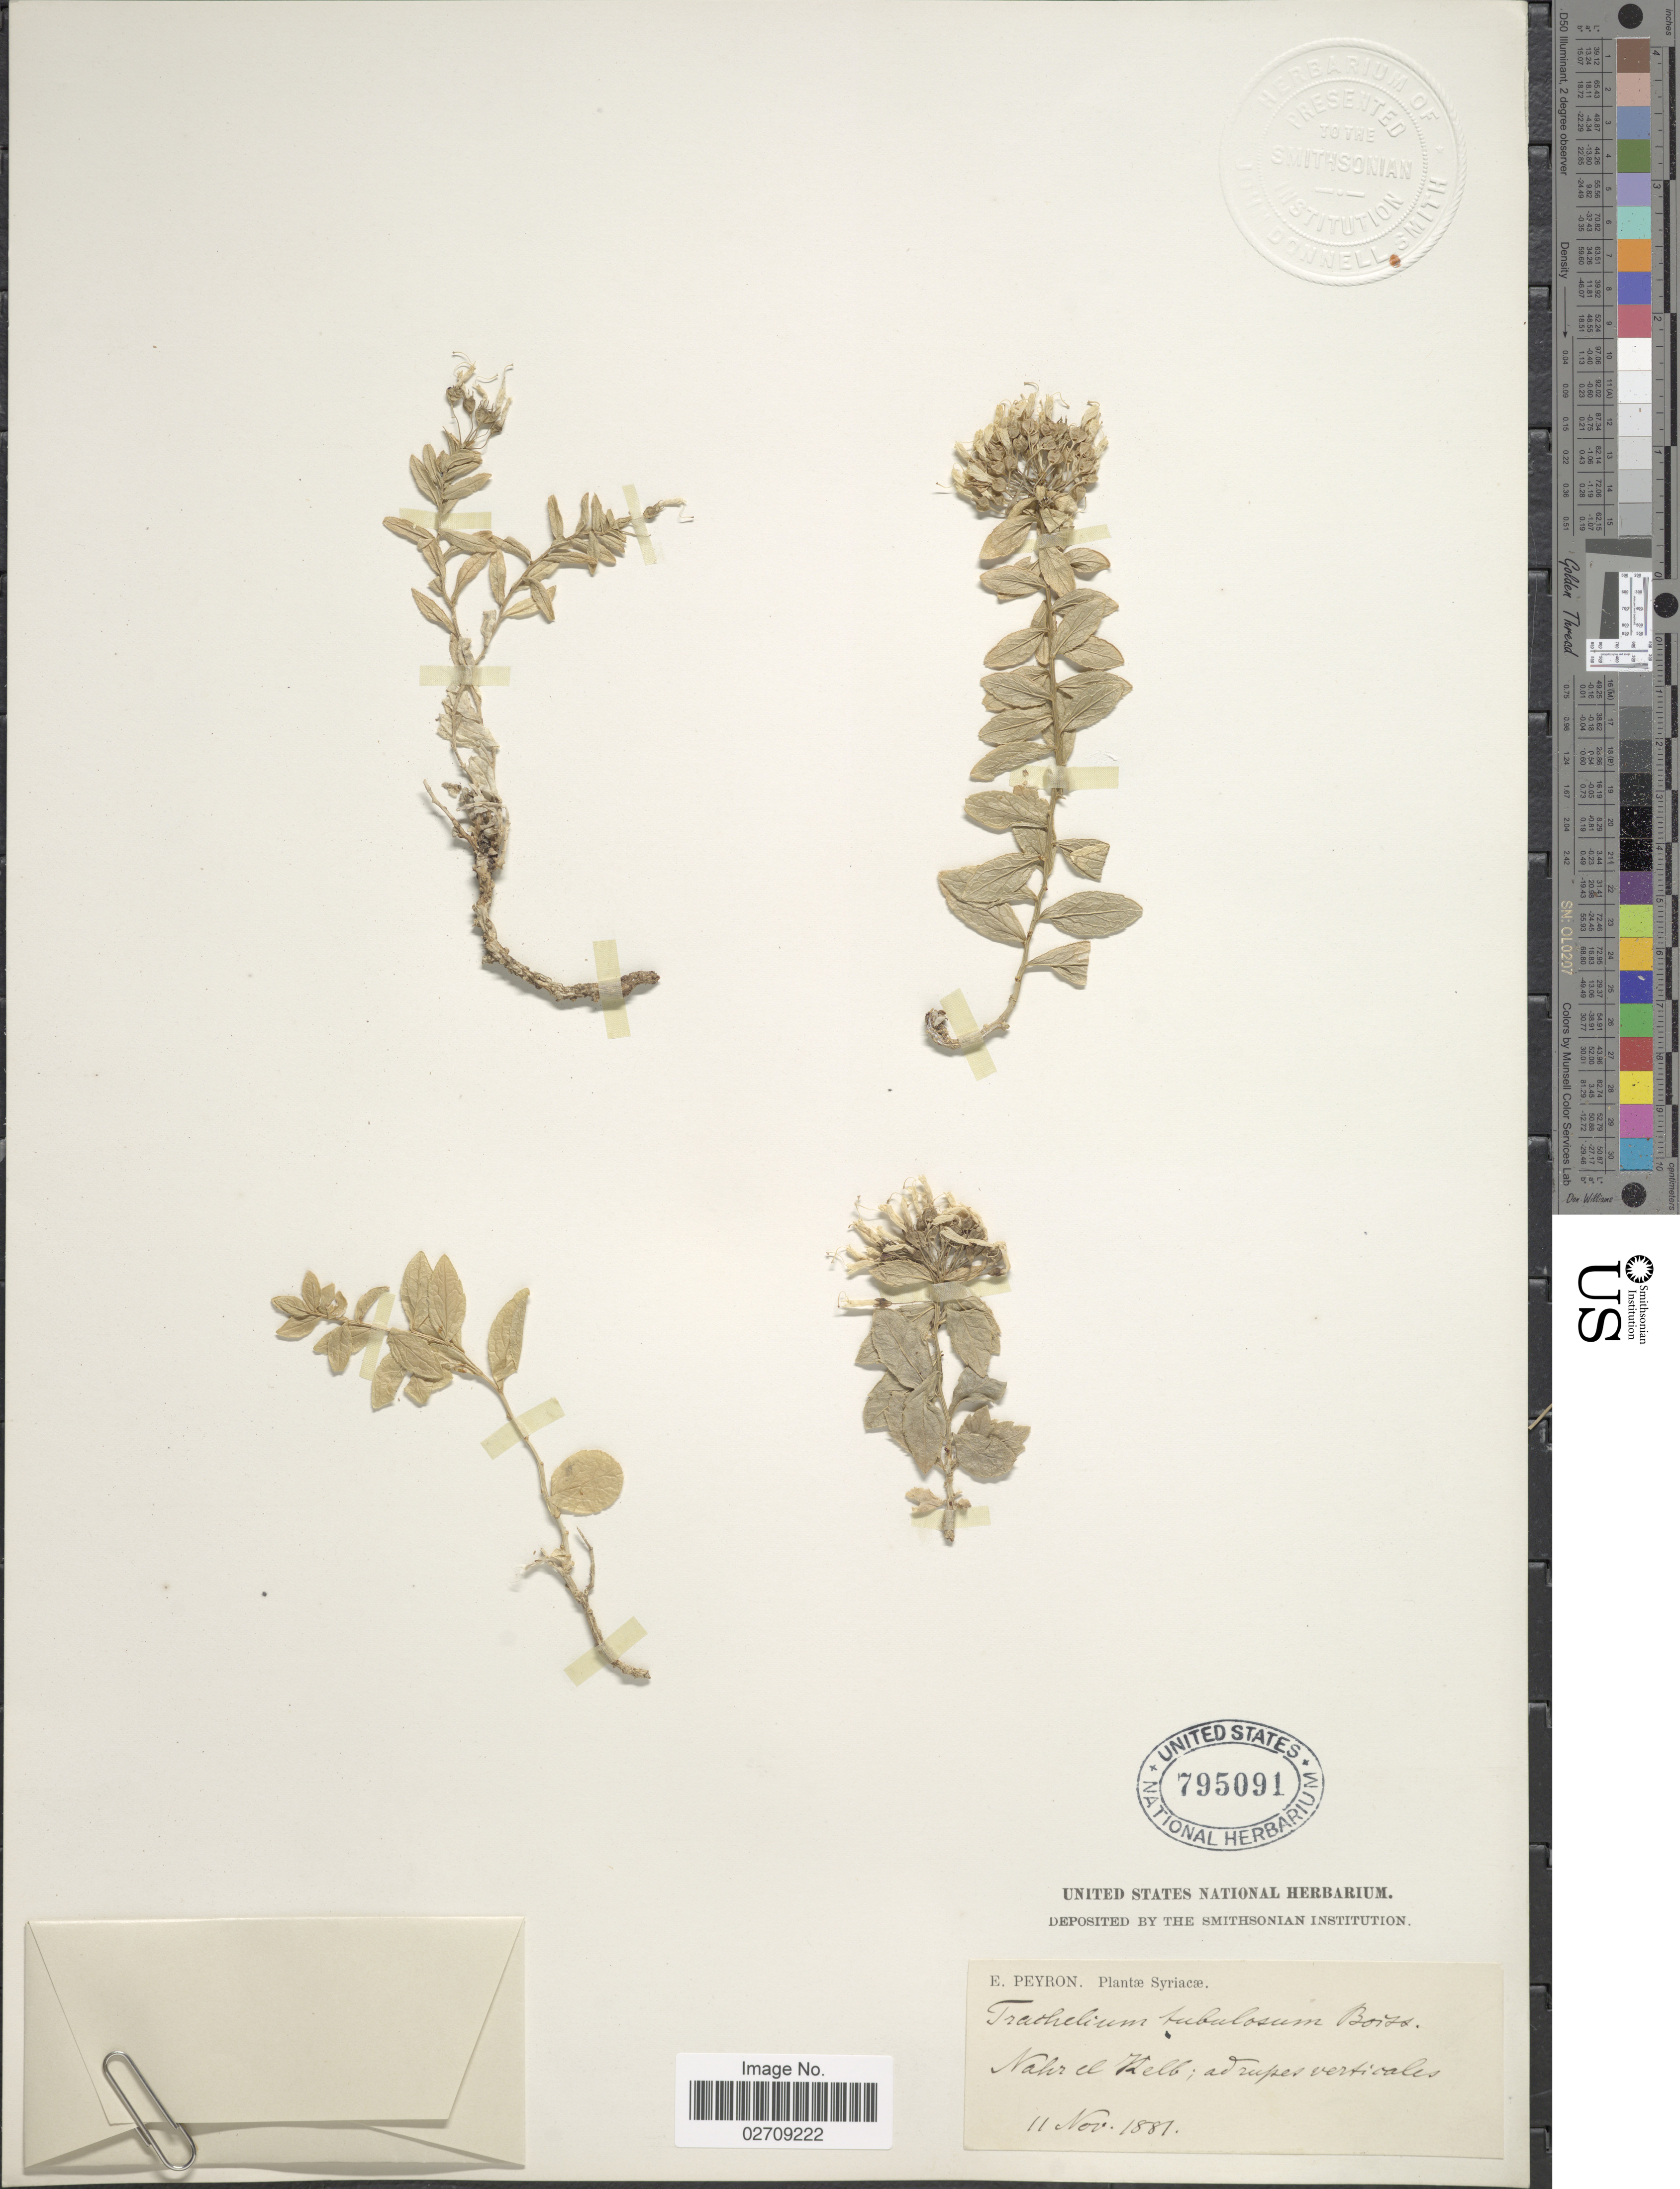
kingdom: Plantae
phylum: Tracheophyta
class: Magnoliopsida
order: Asterales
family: Campanulaceae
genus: Trachelium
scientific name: Trachelium tubulosum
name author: Boiss.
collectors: E. Peyron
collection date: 1881-11-11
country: Syria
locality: Syriacae. Nahr el Kelb,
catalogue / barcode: US 795091